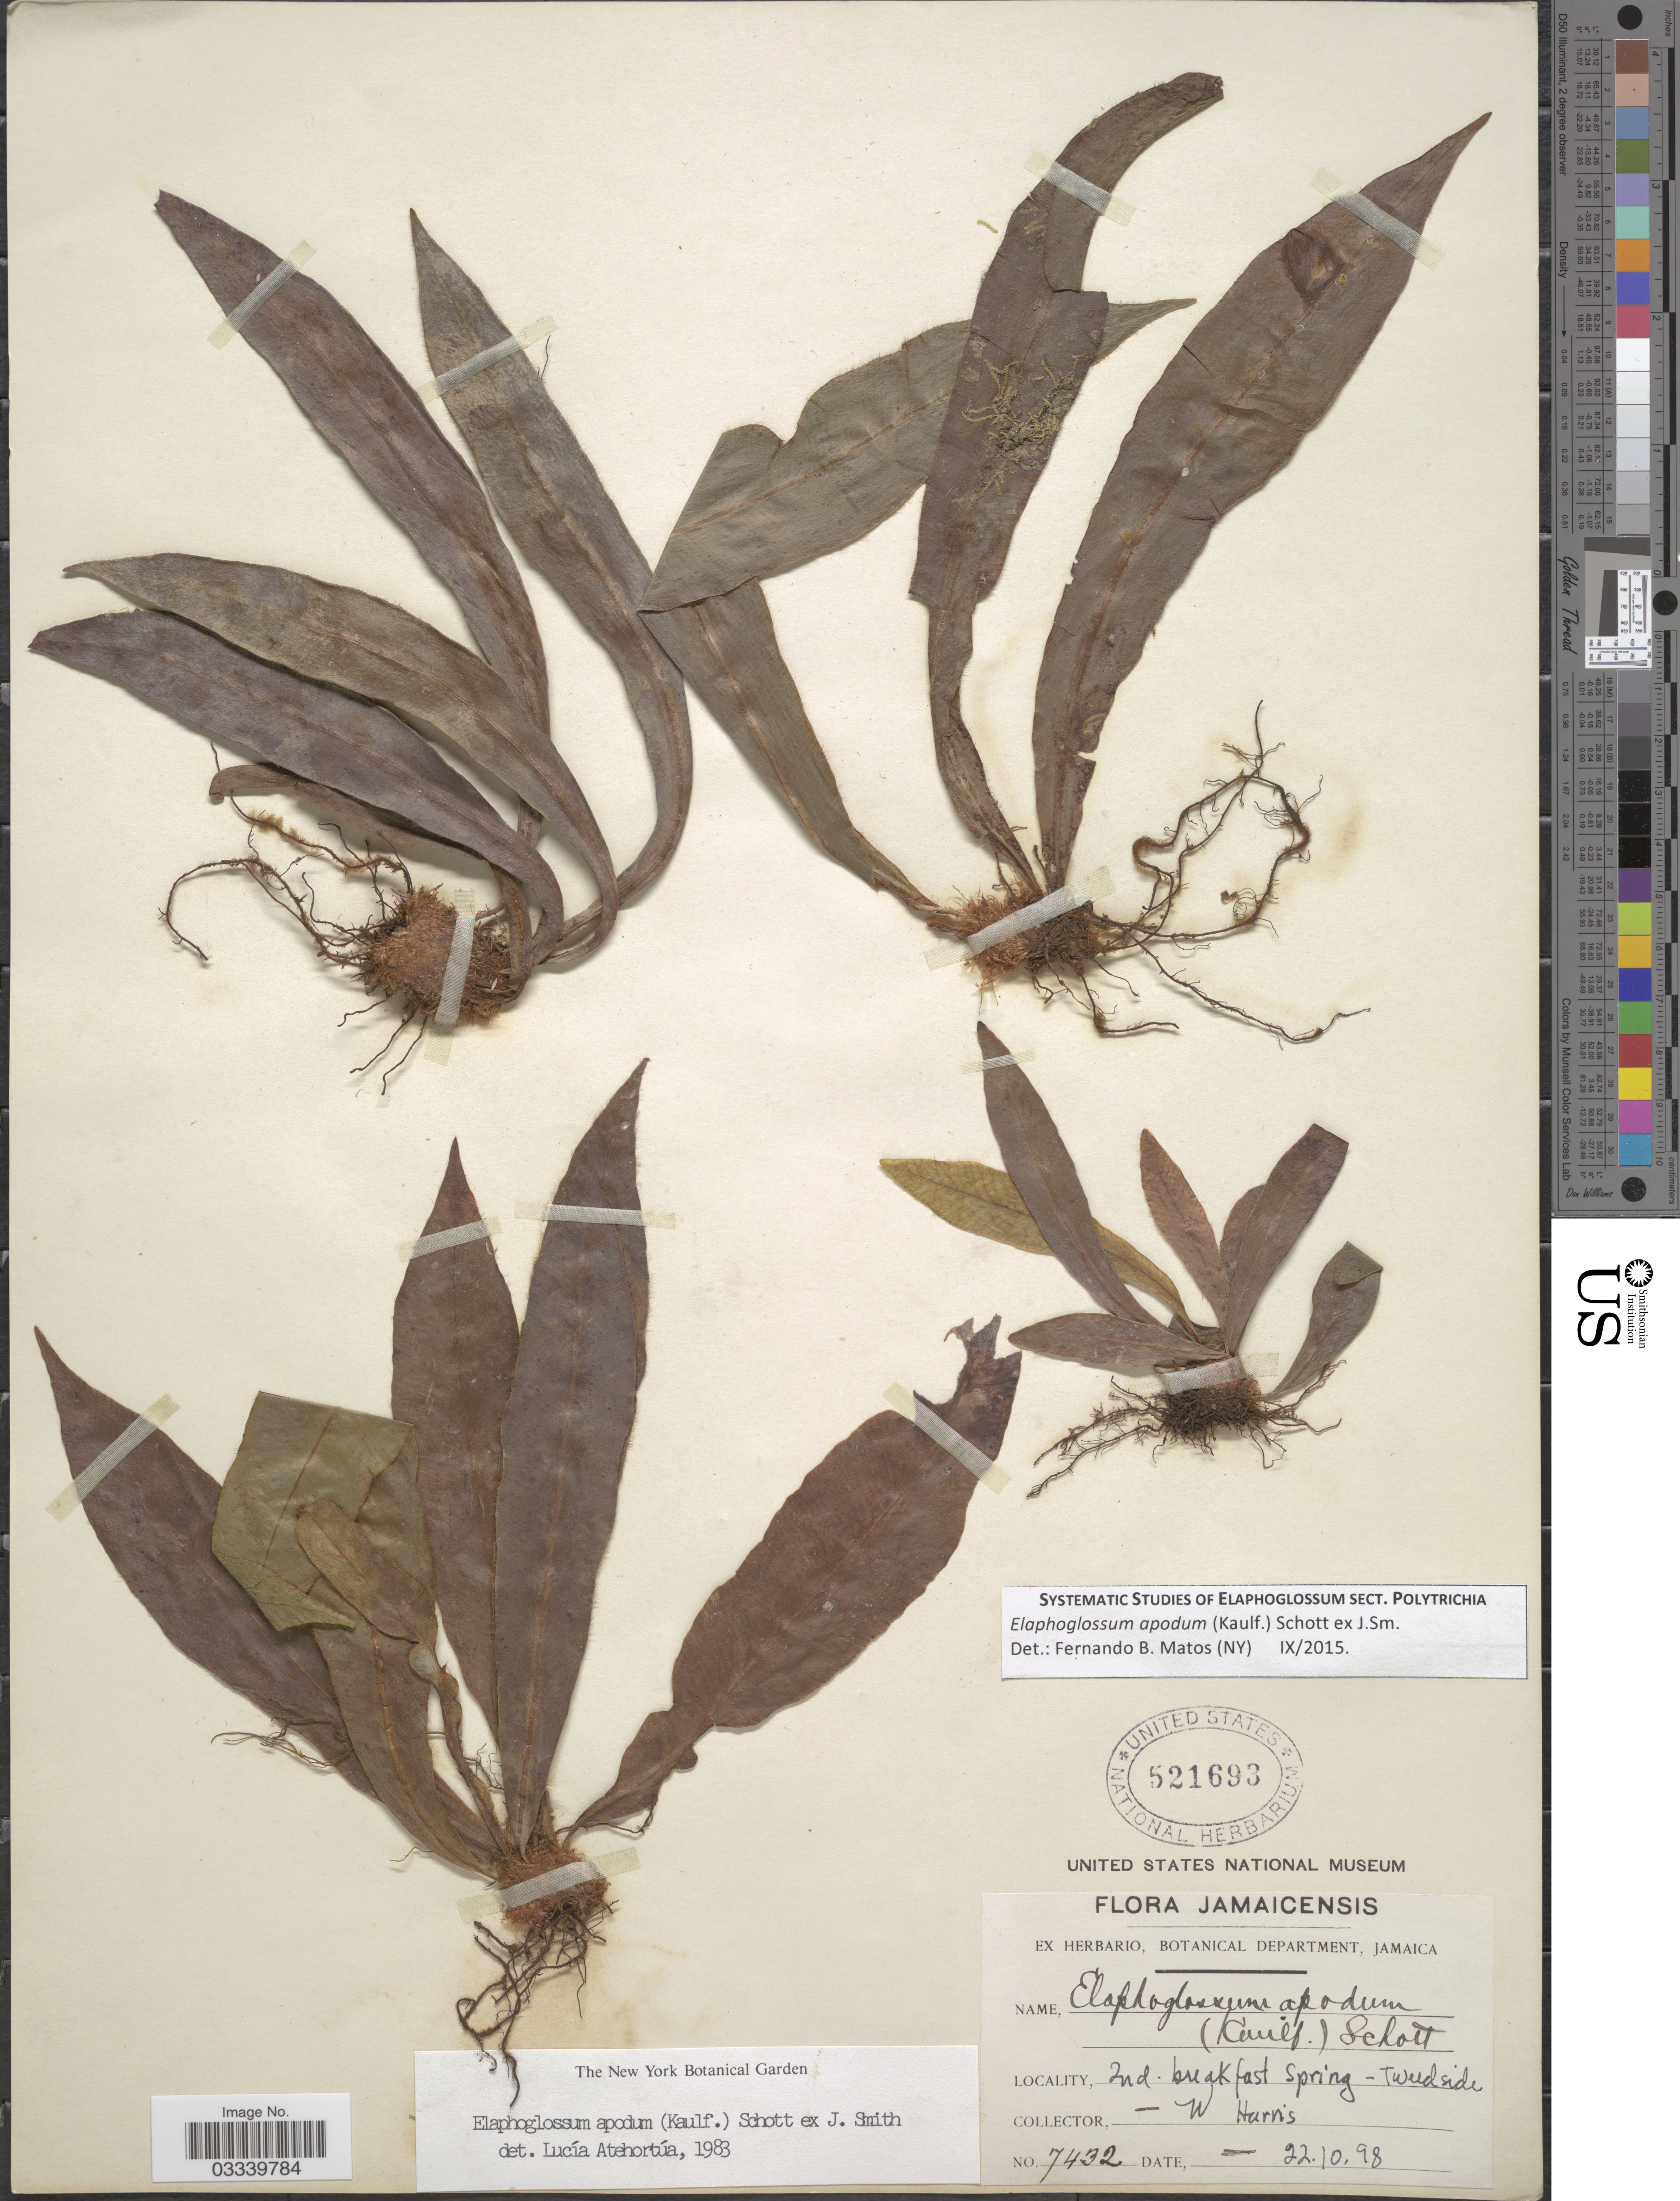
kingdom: Plantae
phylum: Tracheophyta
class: Polypodiopsida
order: Polypodiales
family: Dryopteridaceae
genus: Elaphoglossum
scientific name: Elaphoglossum apodum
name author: (Kaulf.) Schott ex J. Sm.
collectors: W. Harris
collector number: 7432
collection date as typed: Transcribed d/m/y: 22/10/98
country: Jamaica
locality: Ind. breakfast Spring - Tweedside.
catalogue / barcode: US 521693